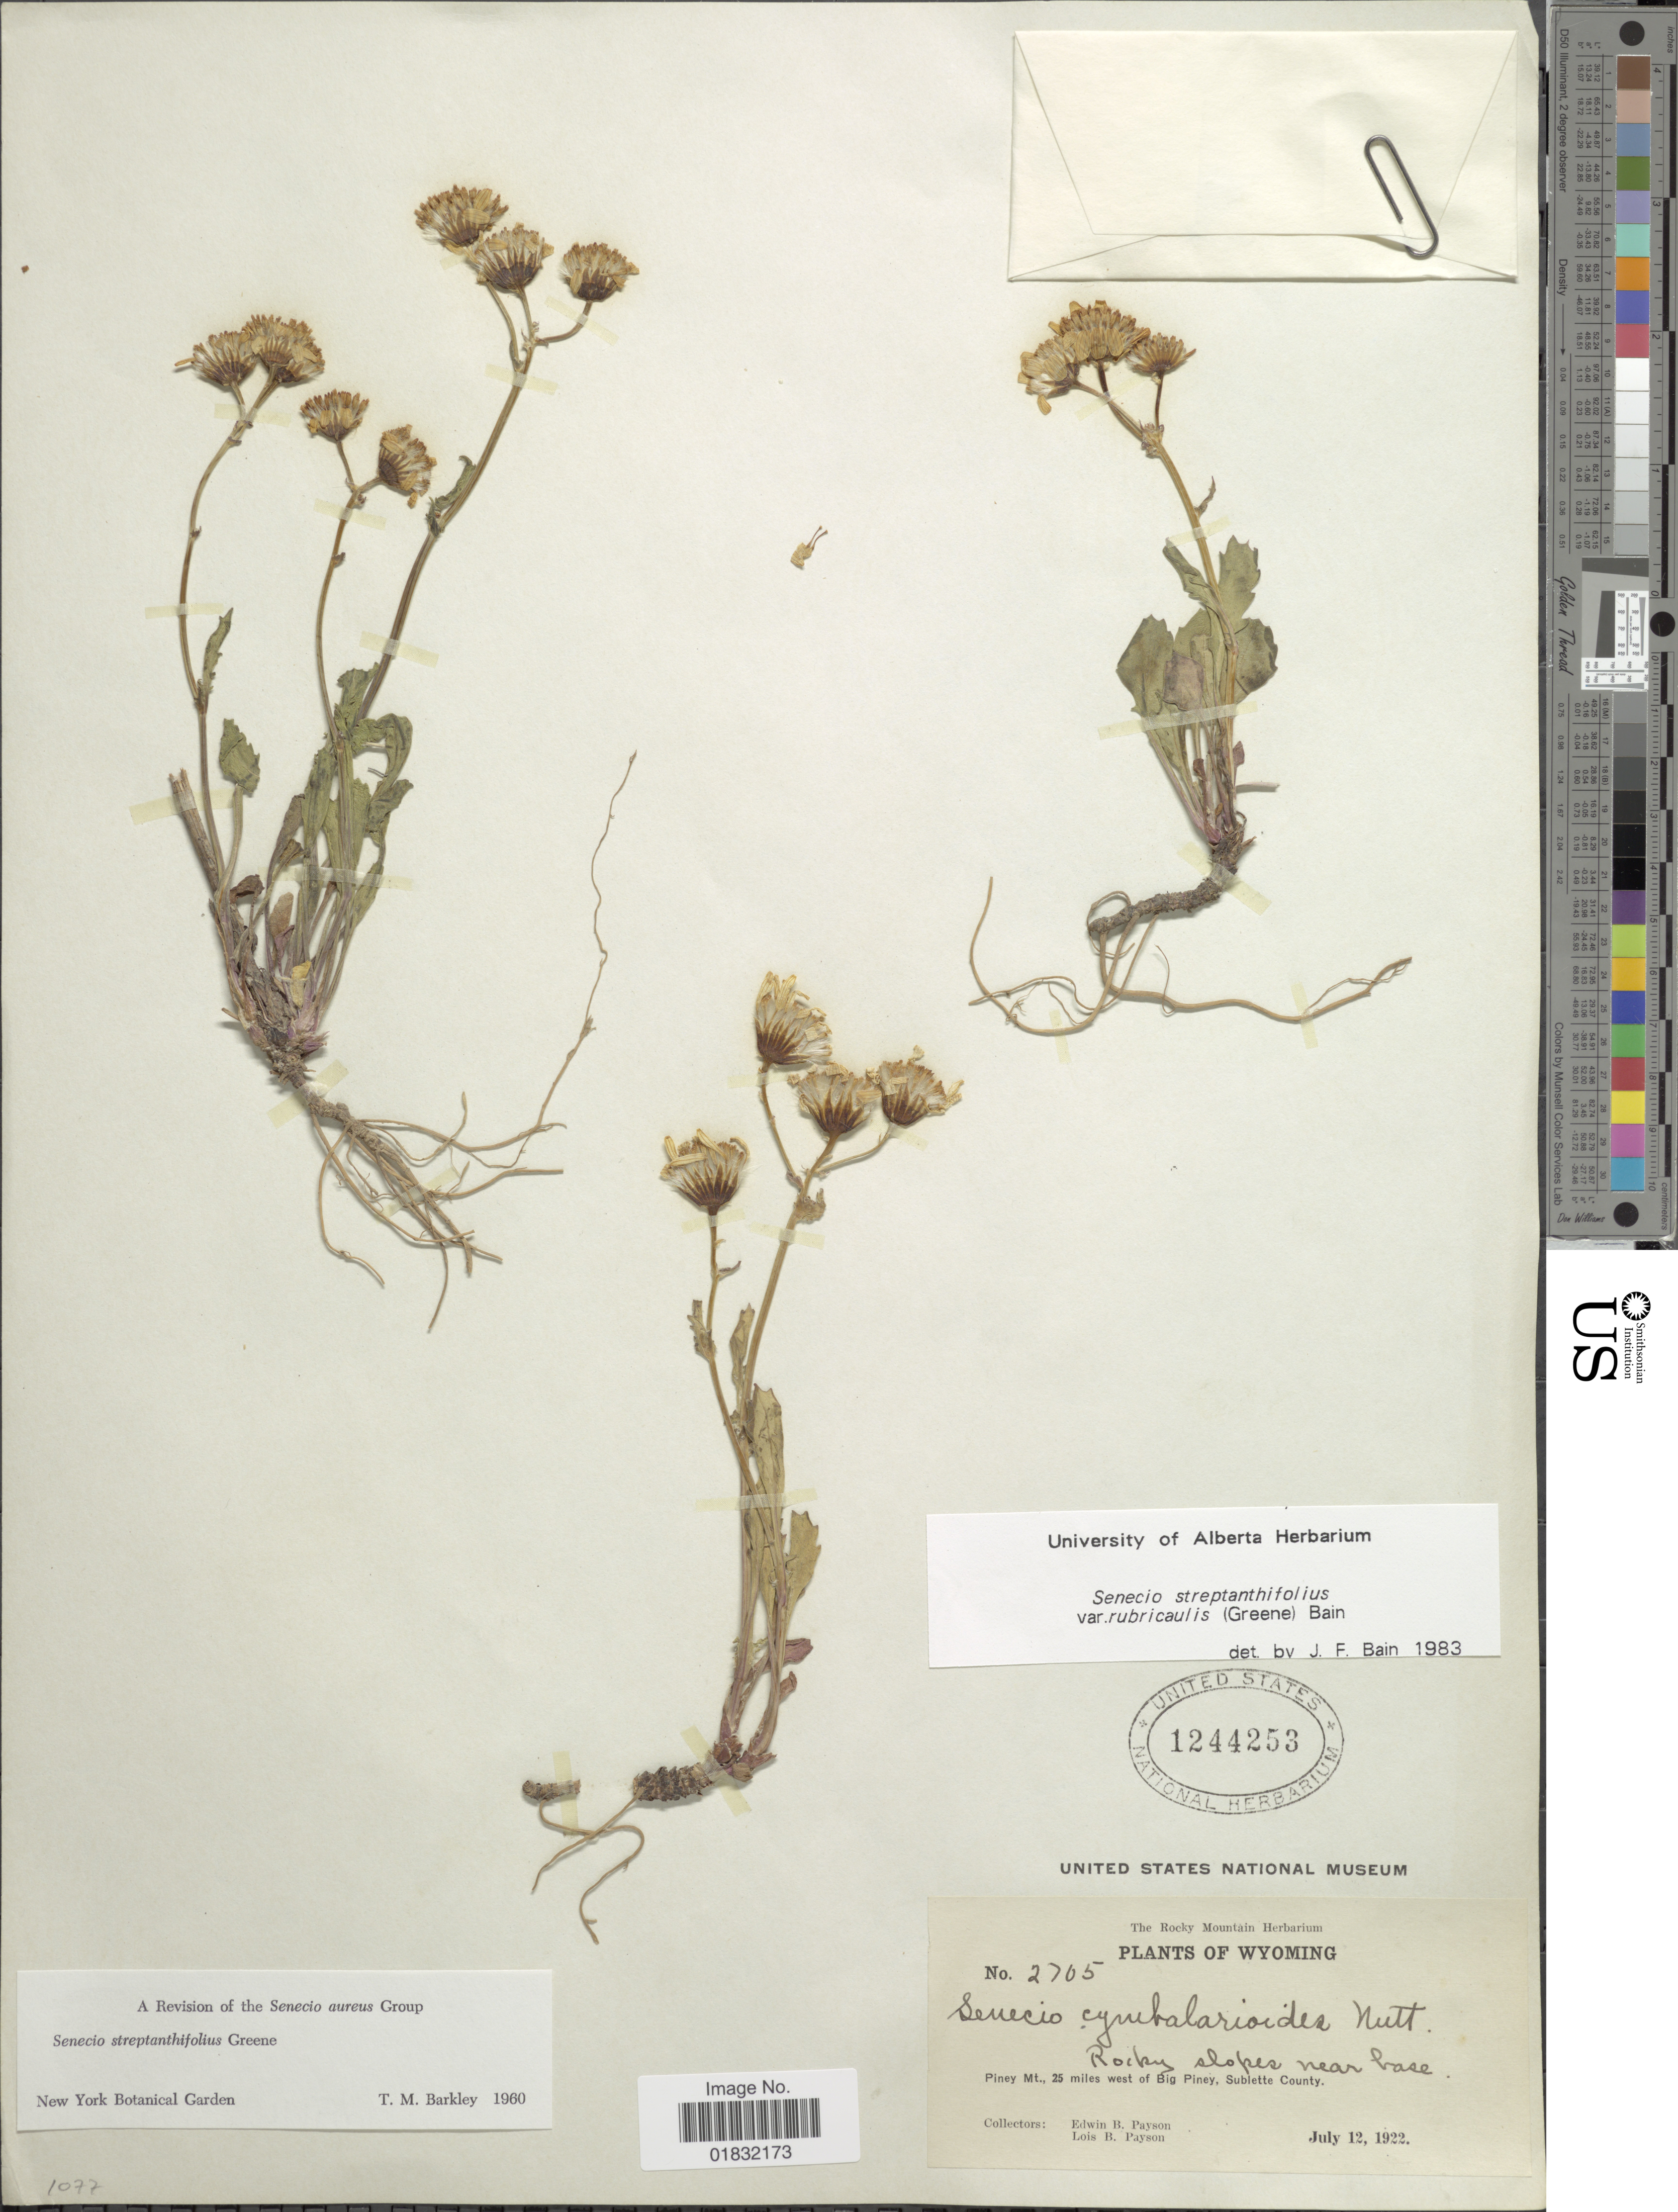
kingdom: Plantae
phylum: Tracheophyta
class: Magnoliopsida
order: Asterales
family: Asteraceae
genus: Packera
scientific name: Packera streptanthifolia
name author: (Greene) W.A. Weber & Á. Löve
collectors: E. B. Payson & L. Payson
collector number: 2705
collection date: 1922-07-12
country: United States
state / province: Wyoming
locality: Rocky slopes near base, Piney Mt., 25 miles west of Big Piney, Sublette County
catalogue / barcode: US 1244253